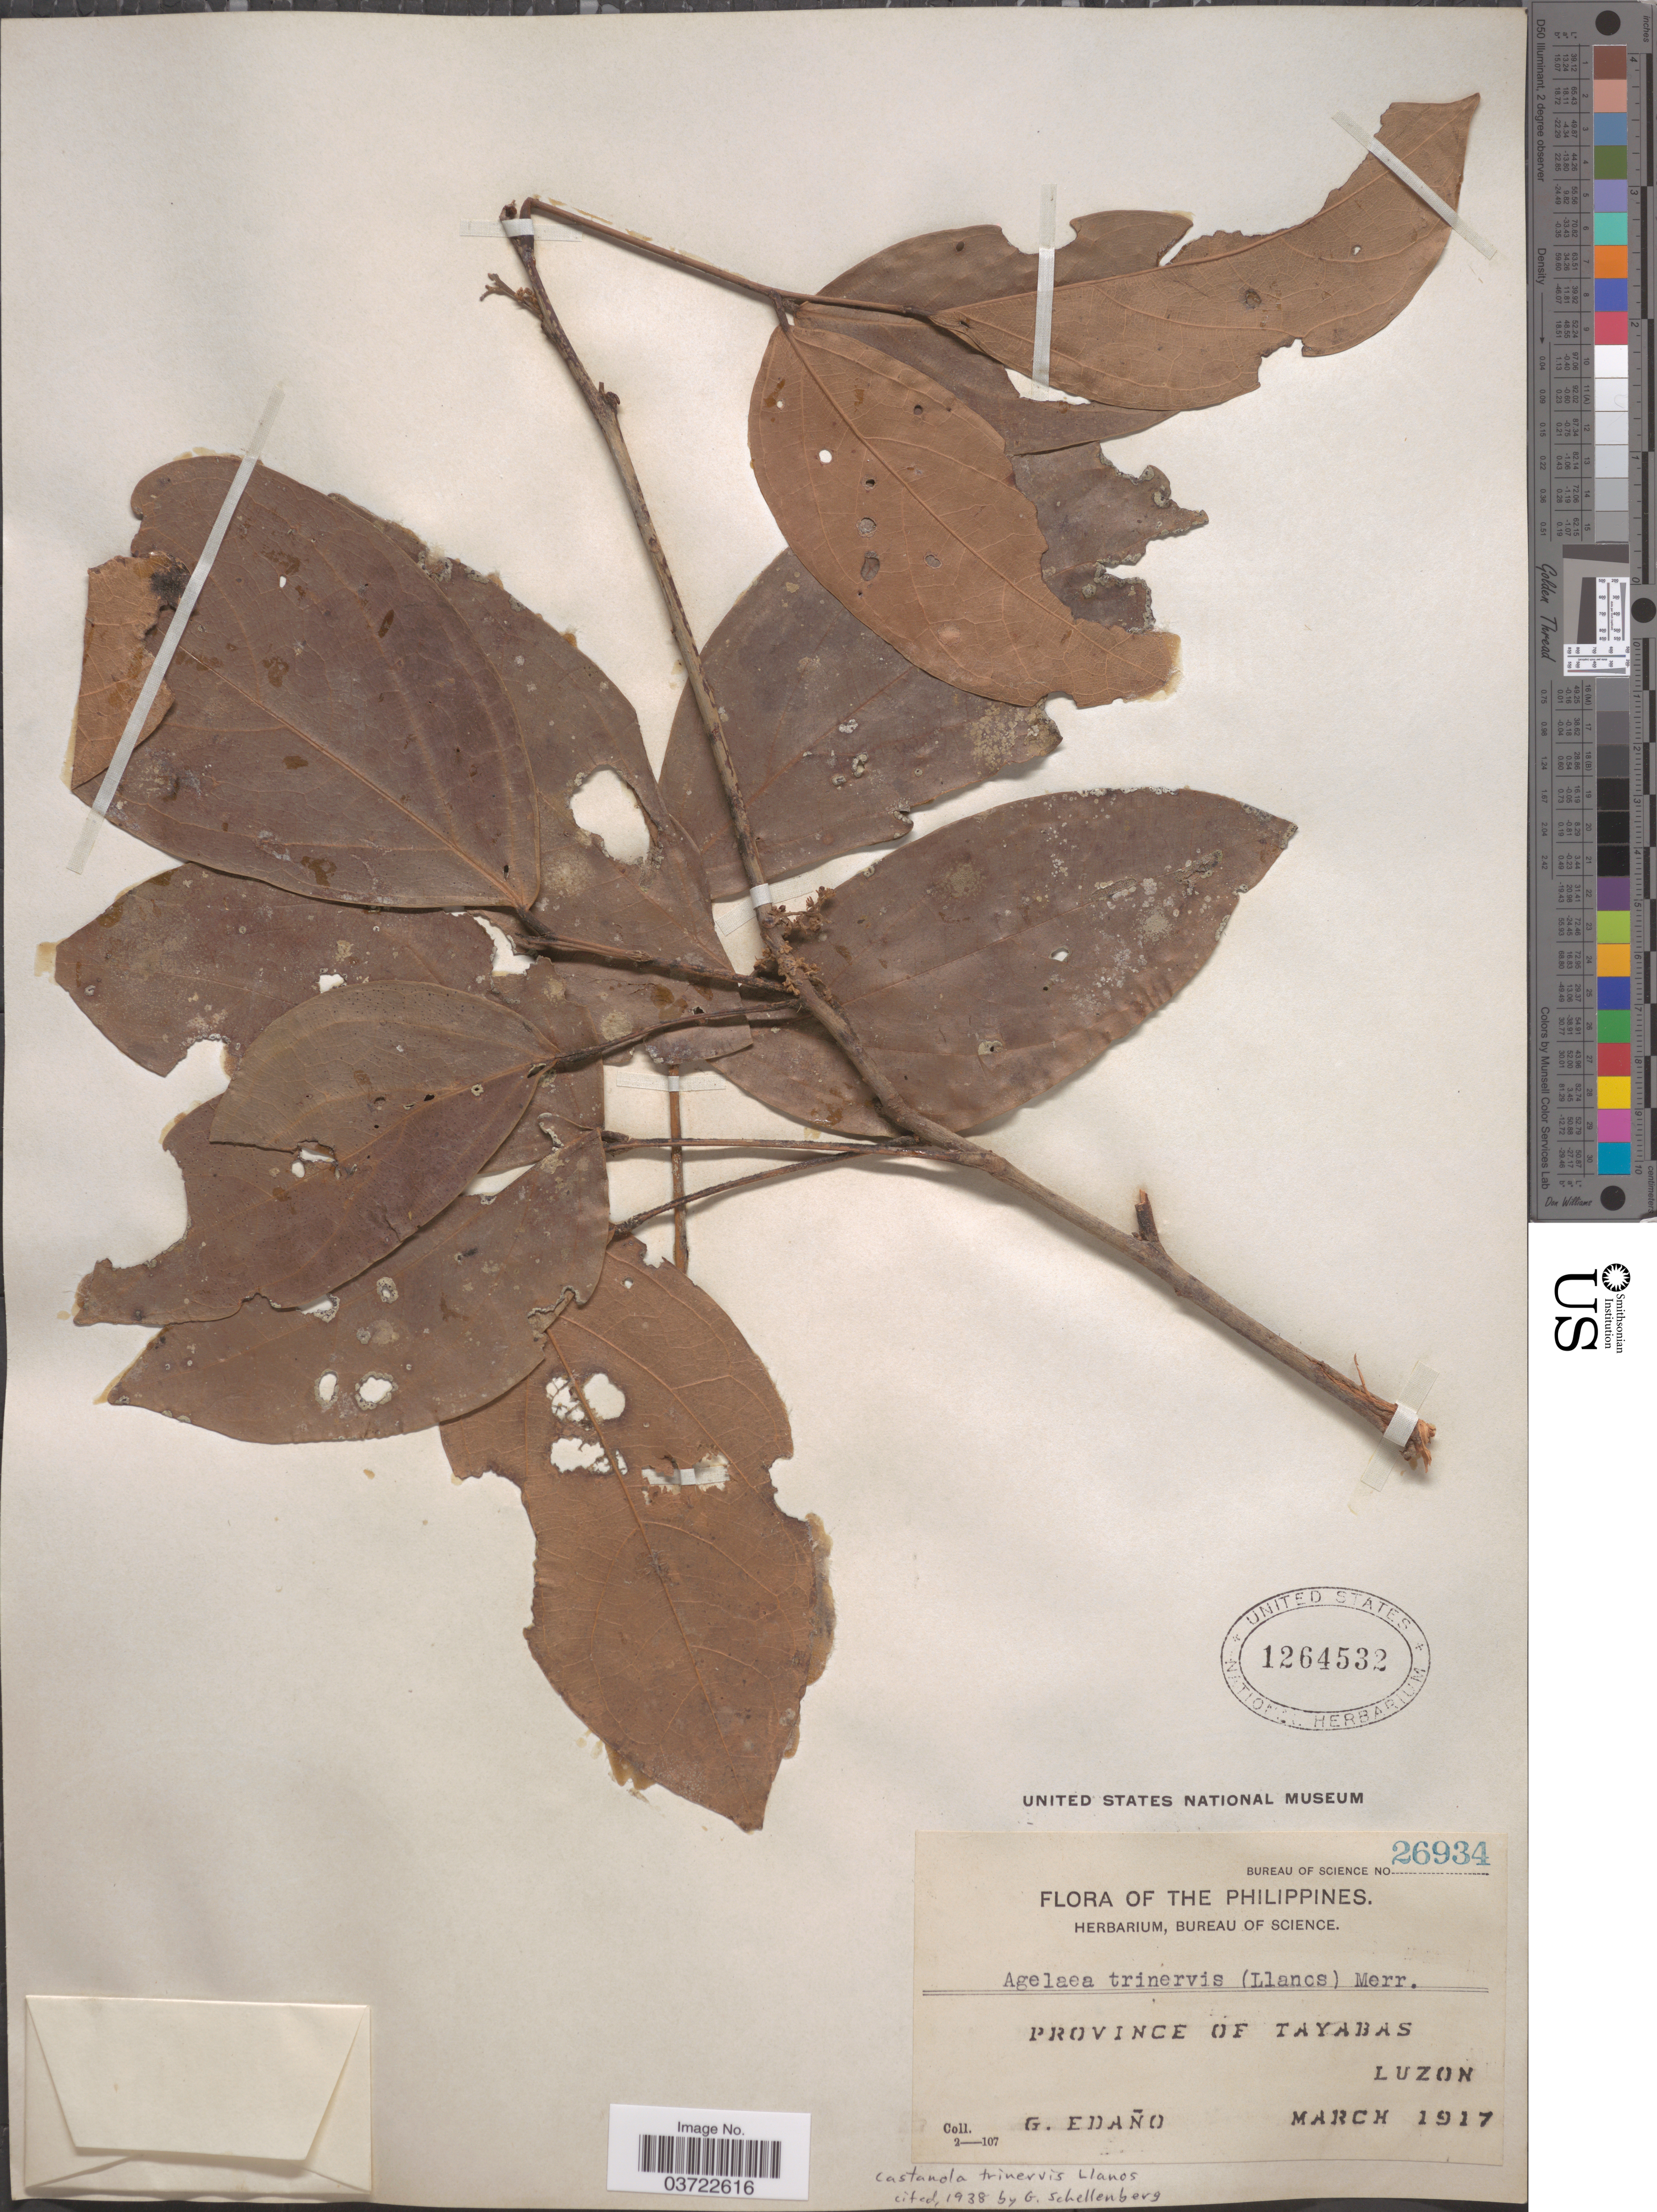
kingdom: Plantae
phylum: Tracheophyta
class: Magnoliopsida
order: Oxalidales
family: Connaraceae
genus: Agelaea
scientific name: Agelaea trinervis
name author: (Llanos) Merr.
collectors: G. Edaño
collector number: Bureau of Science 26934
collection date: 1917-03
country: Philippines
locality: Province of Tayabas, Luzon.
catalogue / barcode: US 1264532